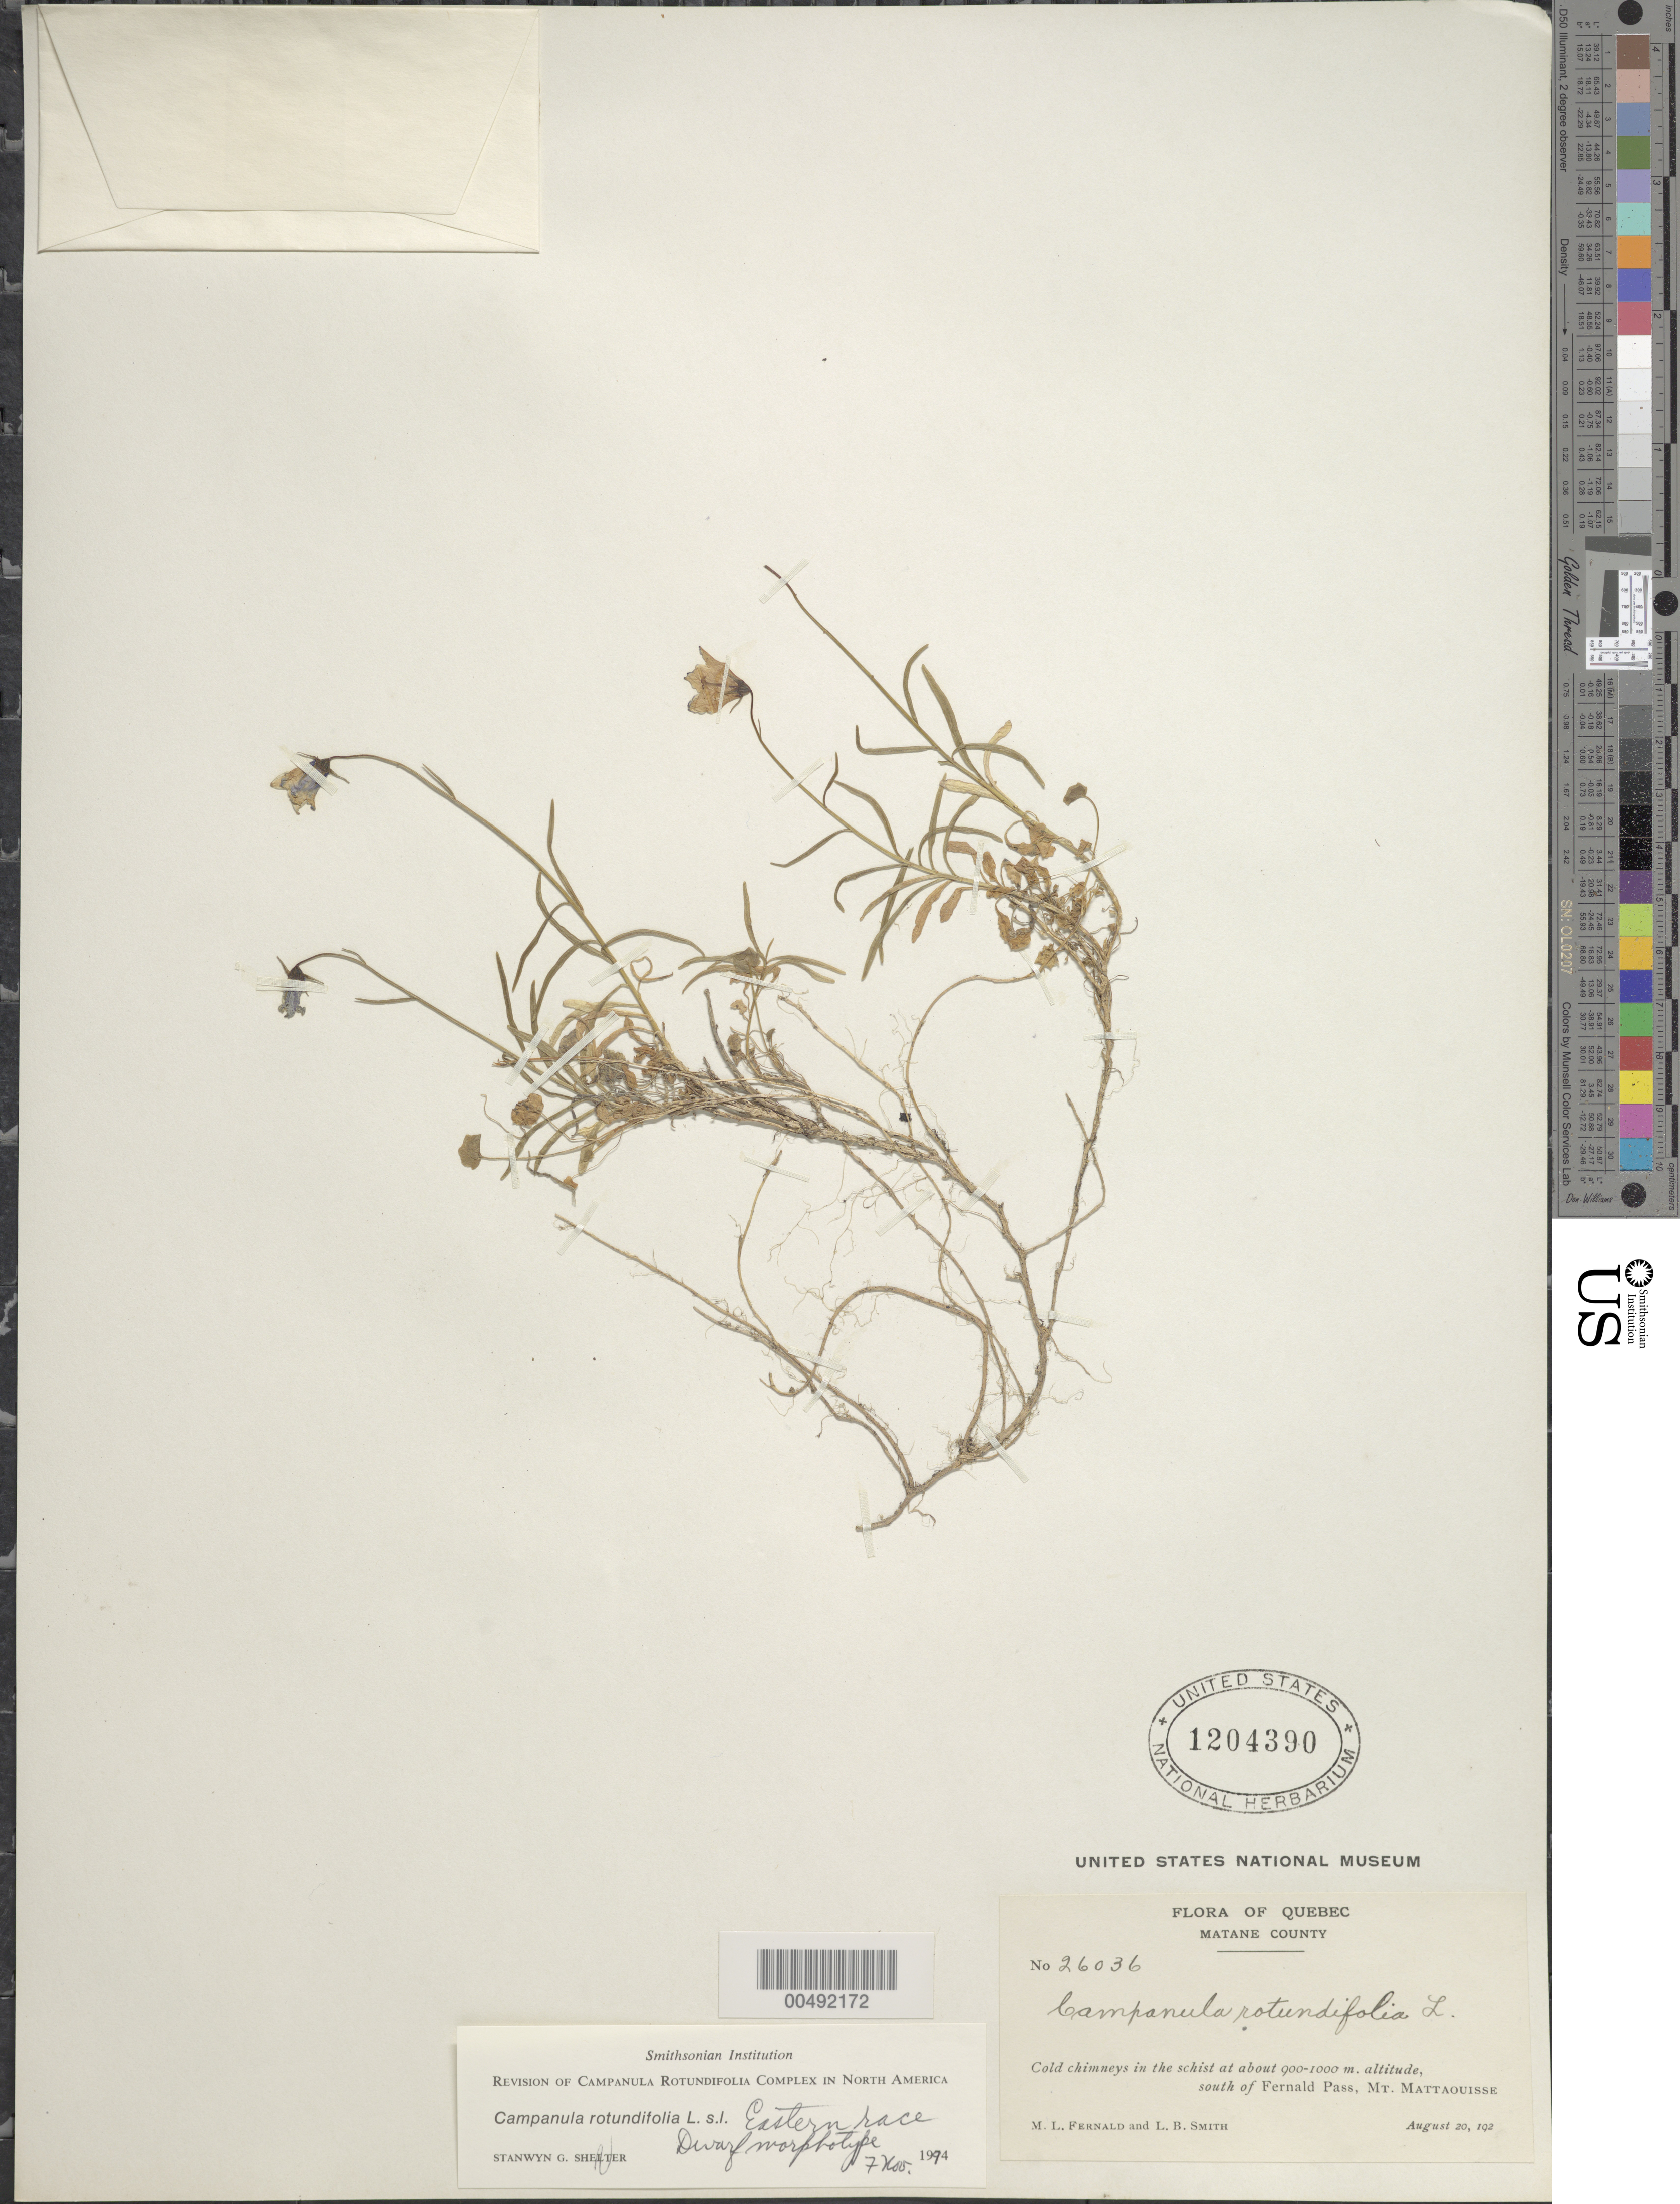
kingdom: Plantae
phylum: Tracheophyta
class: Magnoliopsida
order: Asterales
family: Campanulaceae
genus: Campanula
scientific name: Campanula rotundifolia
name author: L.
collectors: M. L. Fernald & L. Smith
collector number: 26036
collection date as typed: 20 Aug 192?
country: Canada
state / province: Quebec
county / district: Matane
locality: Mt. Mattaouisse, s. of Fernald Pass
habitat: cold chimneys in the schist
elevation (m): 900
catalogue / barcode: US 1204390